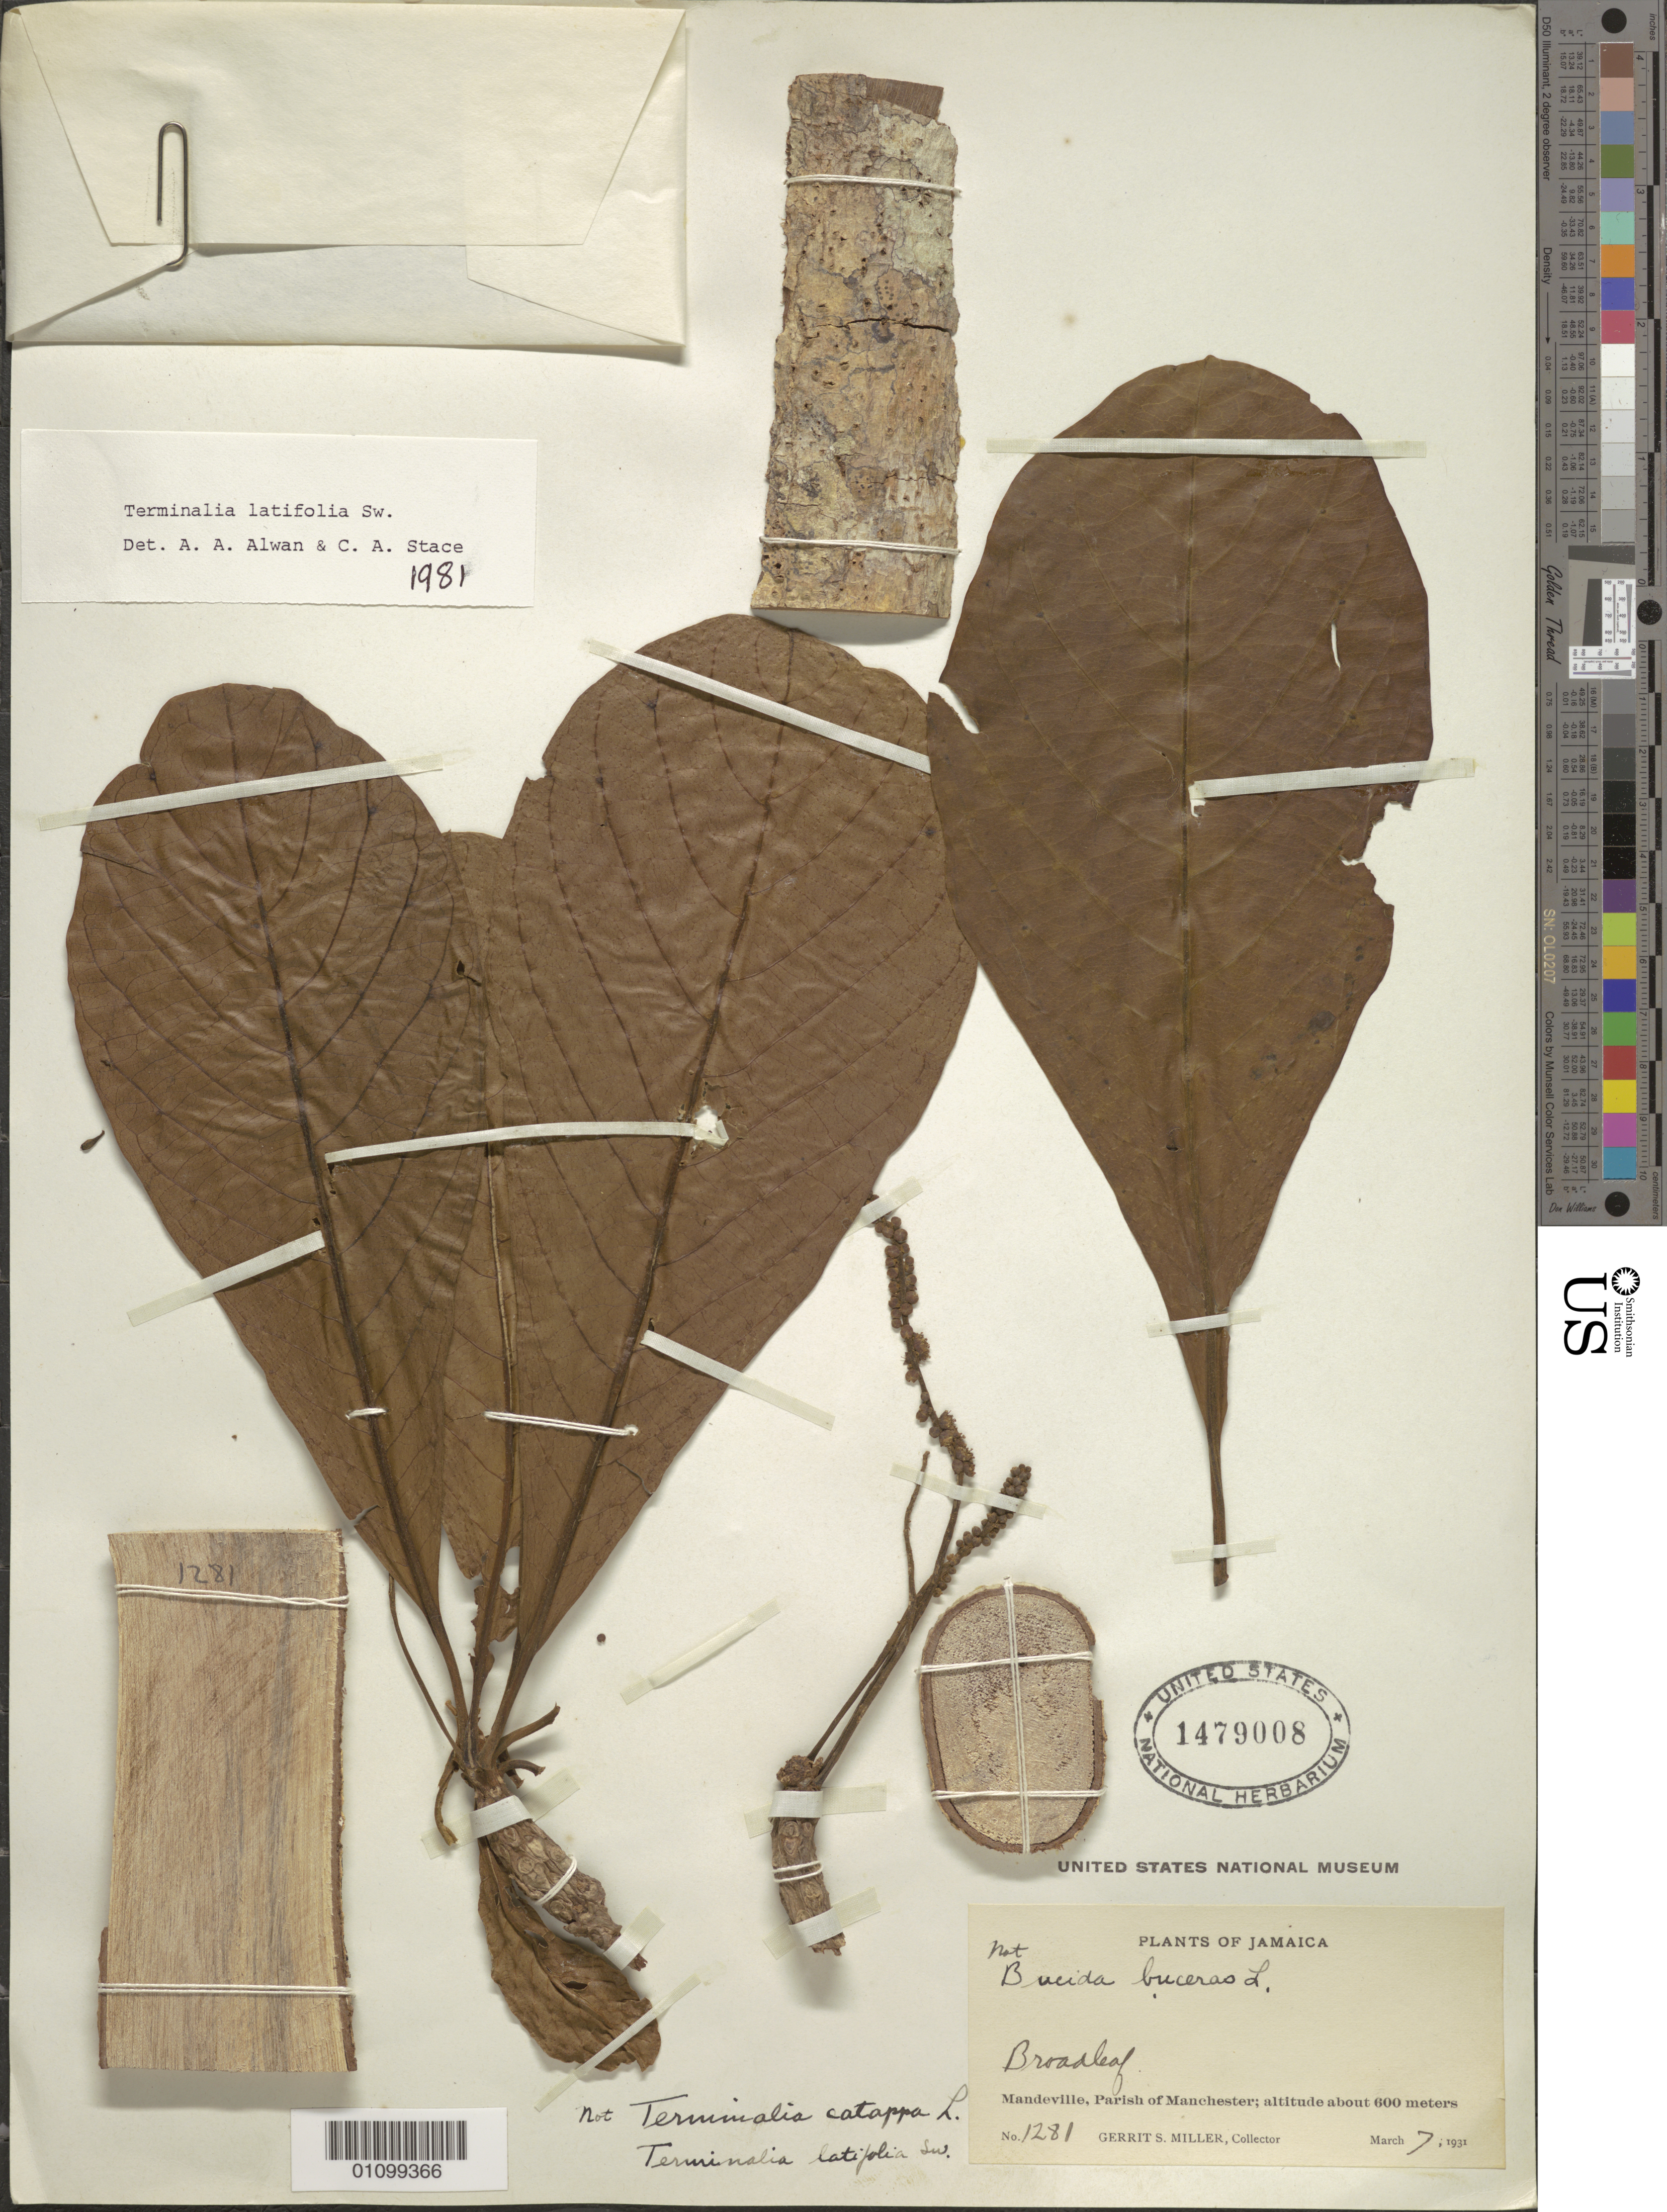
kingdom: Plantae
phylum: Tracheophyta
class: Magnoliopsida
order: Myrtales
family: Combretaceae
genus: Terminalia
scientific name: Terminalia latifolia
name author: Sw.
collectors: G. S. Miller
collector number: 1281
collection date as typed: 07 Mar 1931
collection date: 1931-03-07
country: Jamaica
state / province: Manchester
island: Jamaica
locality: Mandeville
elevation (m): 600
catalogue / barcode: US 1479008